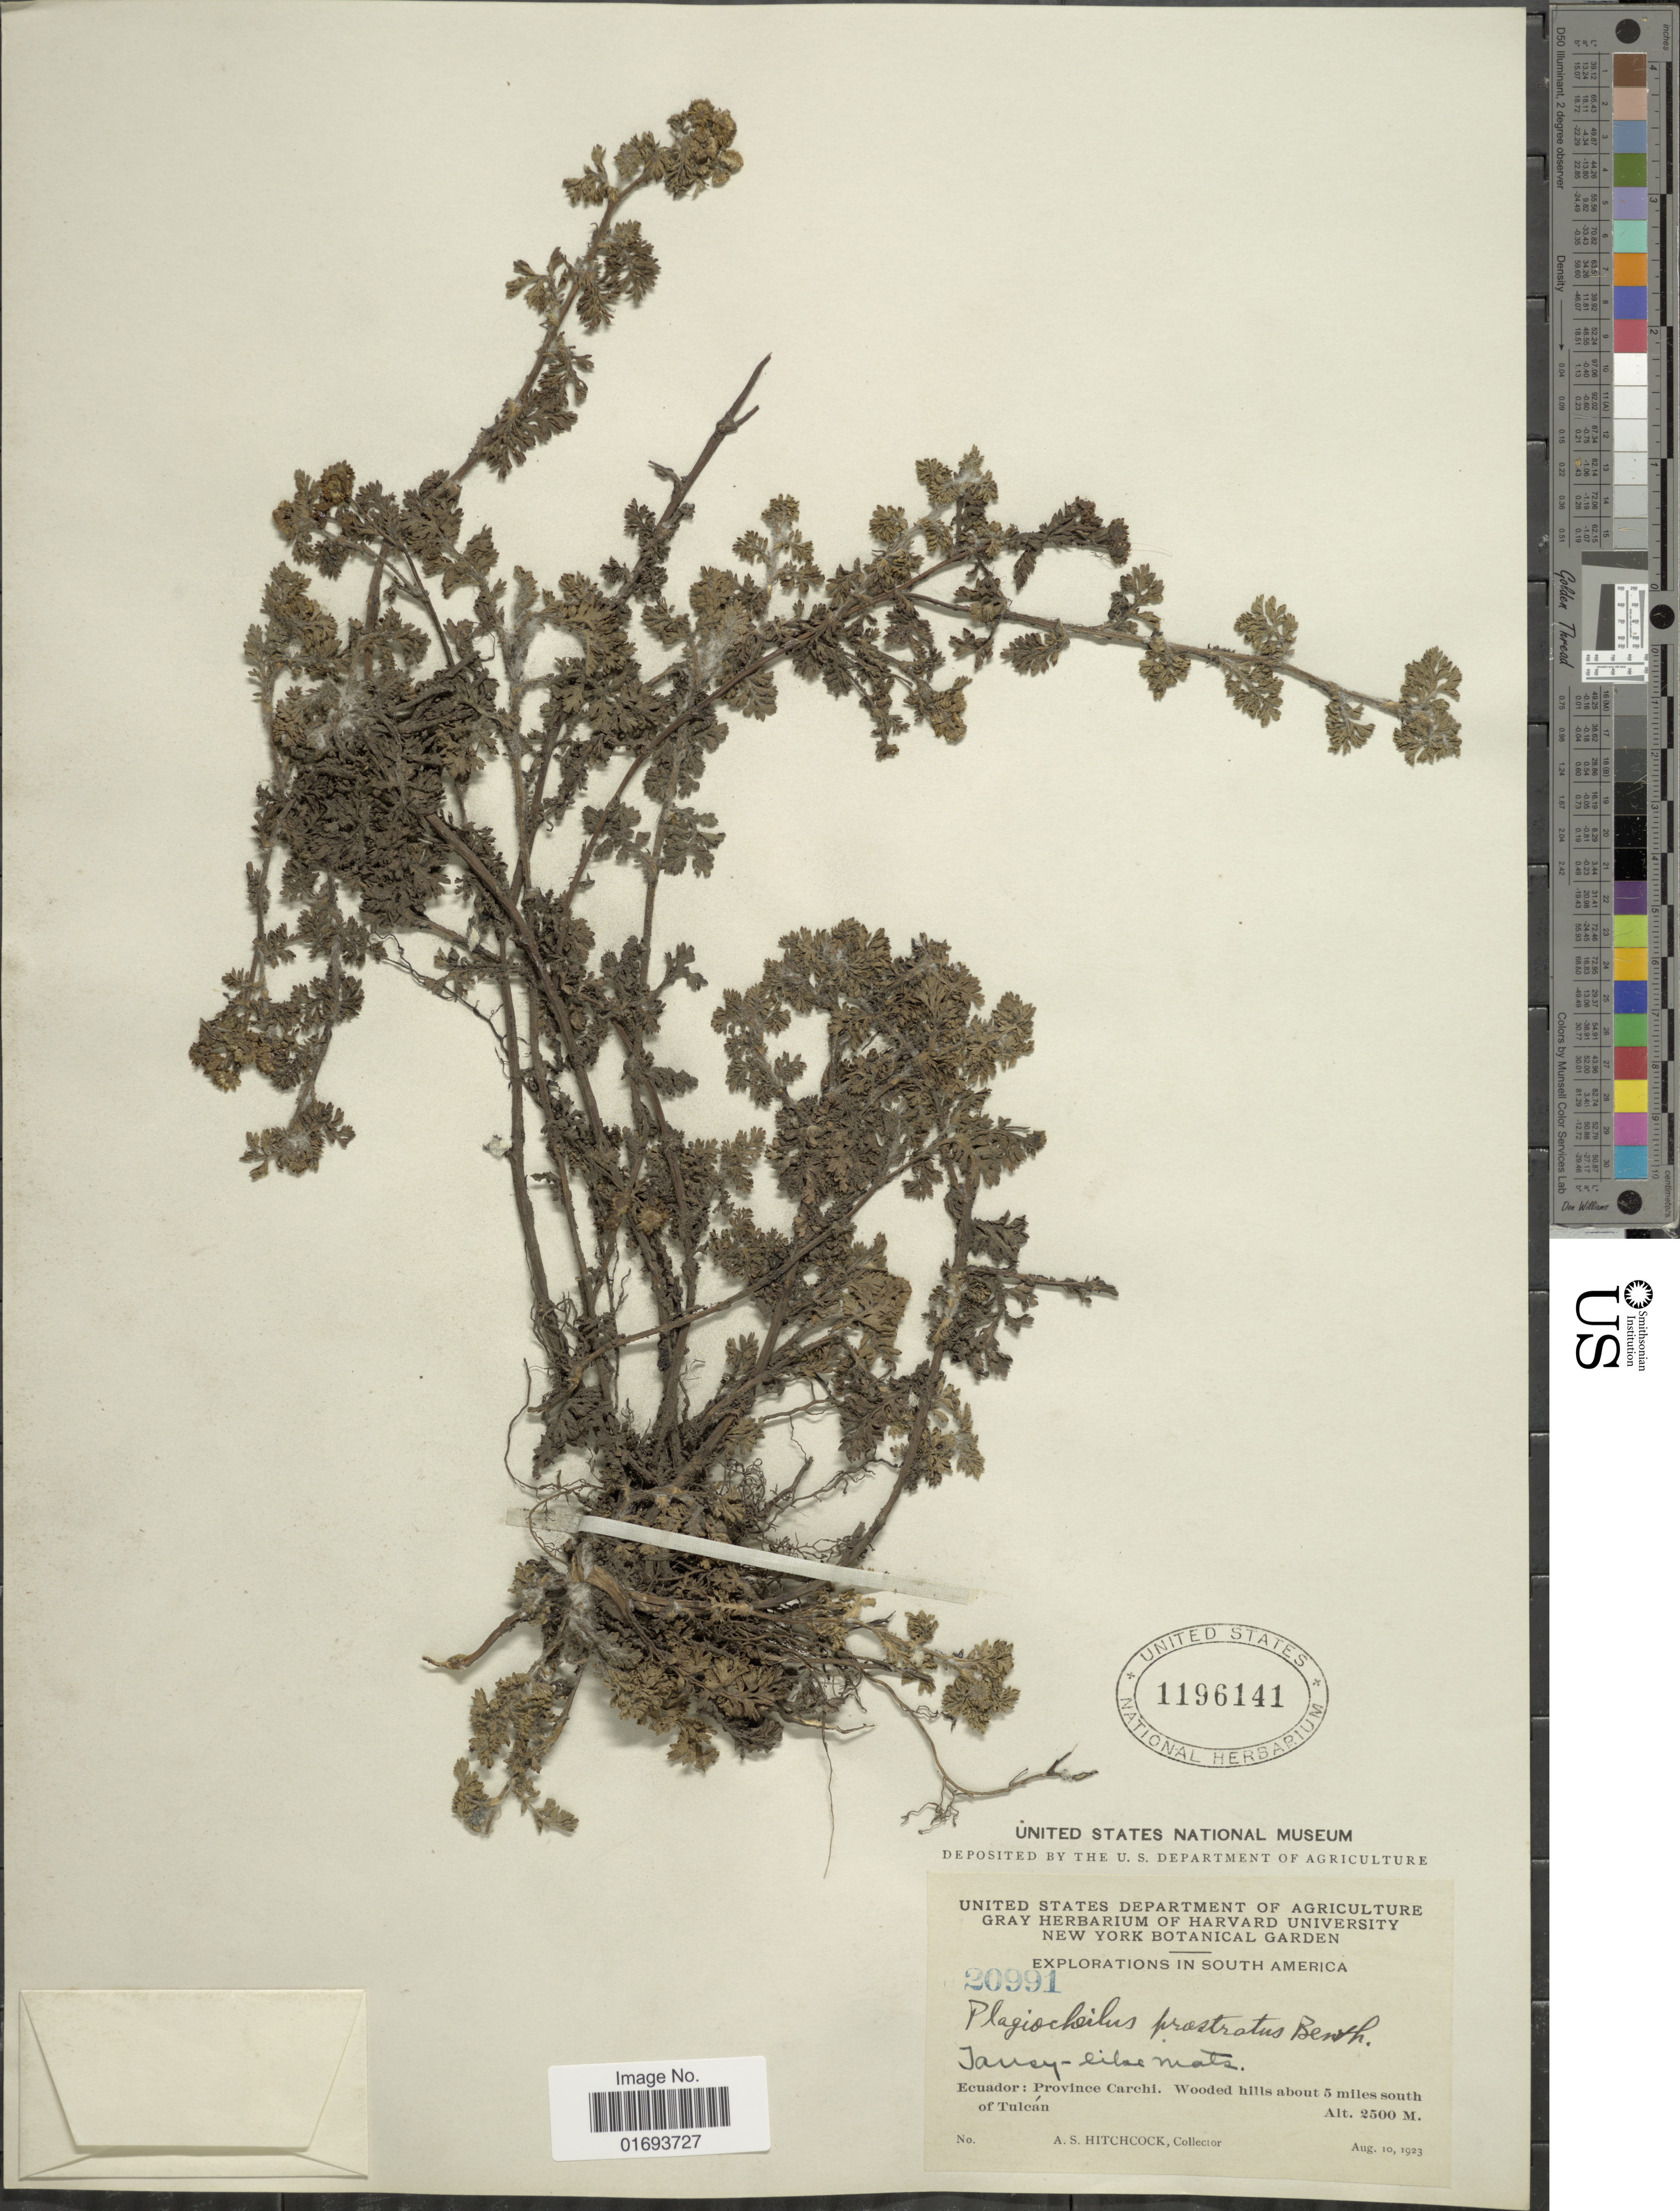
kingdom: Plantae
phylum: Tracheophyta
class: Magnoliopsida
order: Asterales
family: Asteraceae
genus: Plagiocheilus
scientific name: Plagiocheilus prostratus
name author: Benth.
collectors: A. S. Hitchcock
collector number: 20991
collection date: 1923-08-10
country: Ecuador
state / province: Carchi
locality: Ecuador: Province Carchi. Wooded hills about 5 miles south of Tulcan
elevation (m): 2500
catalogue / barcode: US 1196141